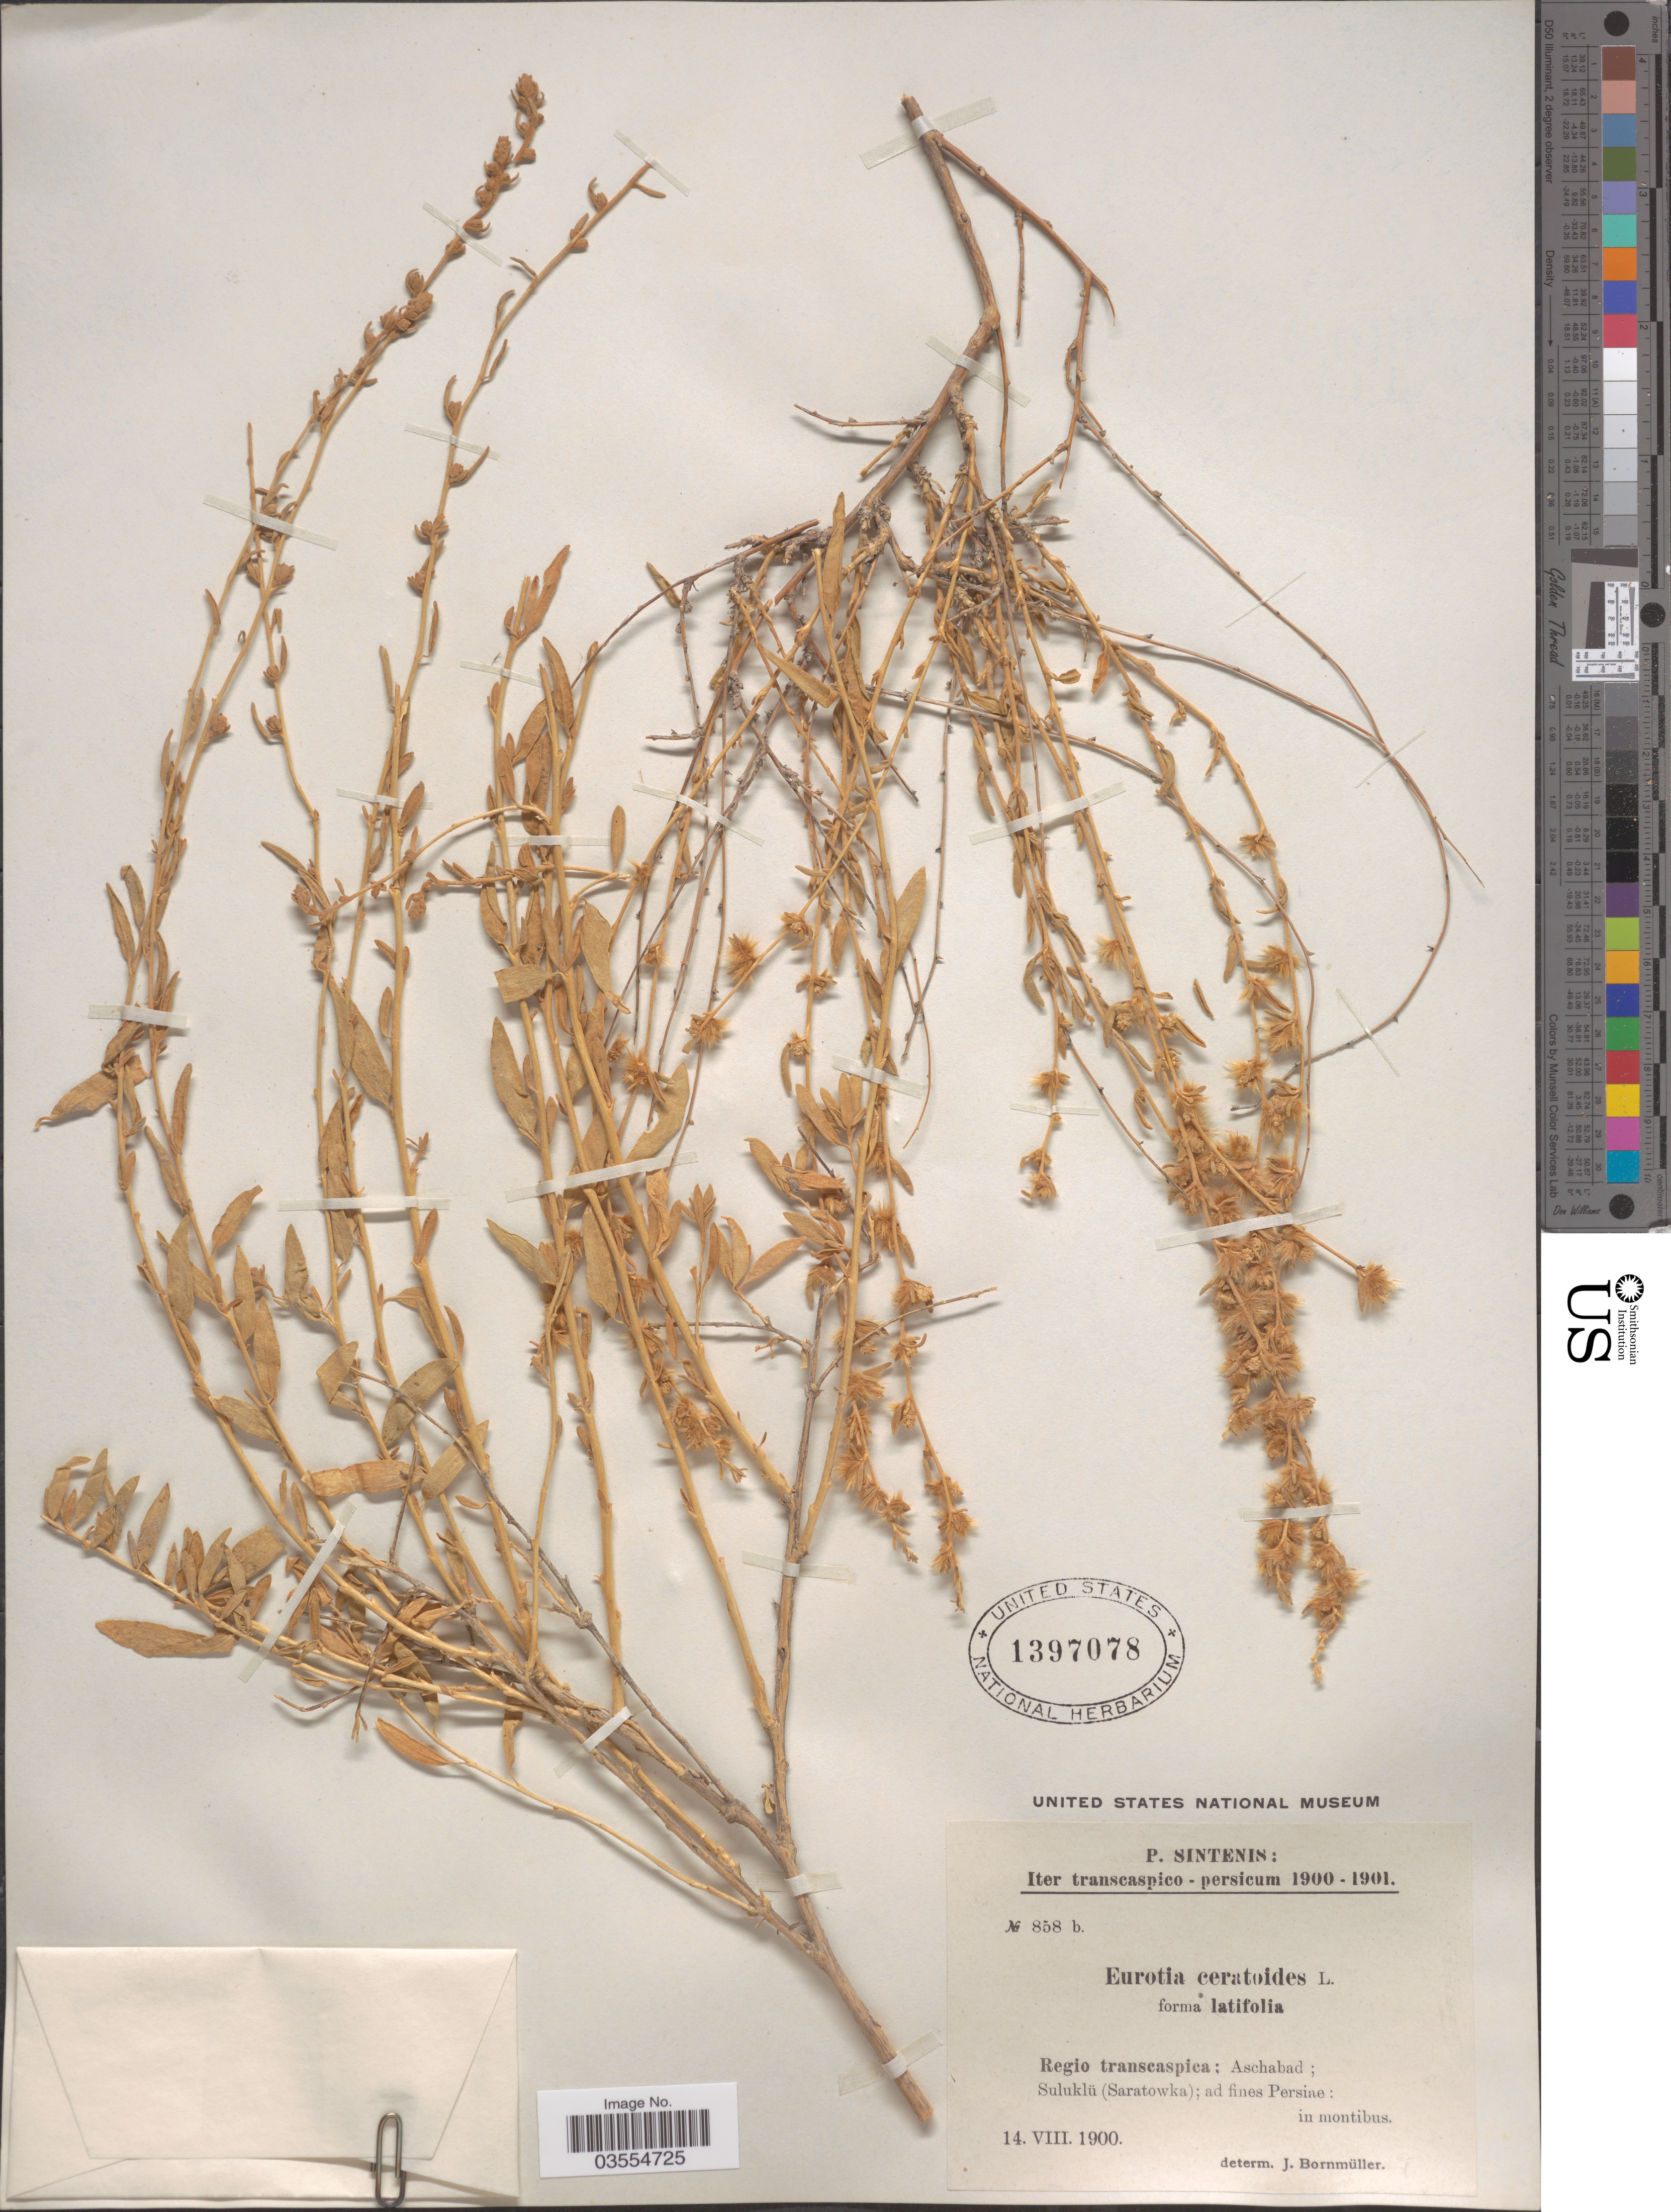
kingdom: Plantae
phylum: Tracheophyta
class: Magnoliopsida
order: Caryophyllales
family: Amaranthaceae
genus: Krascheninnikovia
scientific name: Krascheninnikovia ceratoides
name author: (L.) Gueldenst.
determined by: U.S. National Herbarium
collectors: P. Sintenis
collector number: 858 b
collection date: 1900-08-14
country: Iran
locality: Transcaspico - persicum. Regio transcaspica: Aschabad; Suluklü (Saratowka); ad fines Persiæ.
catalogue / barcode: US 1397078